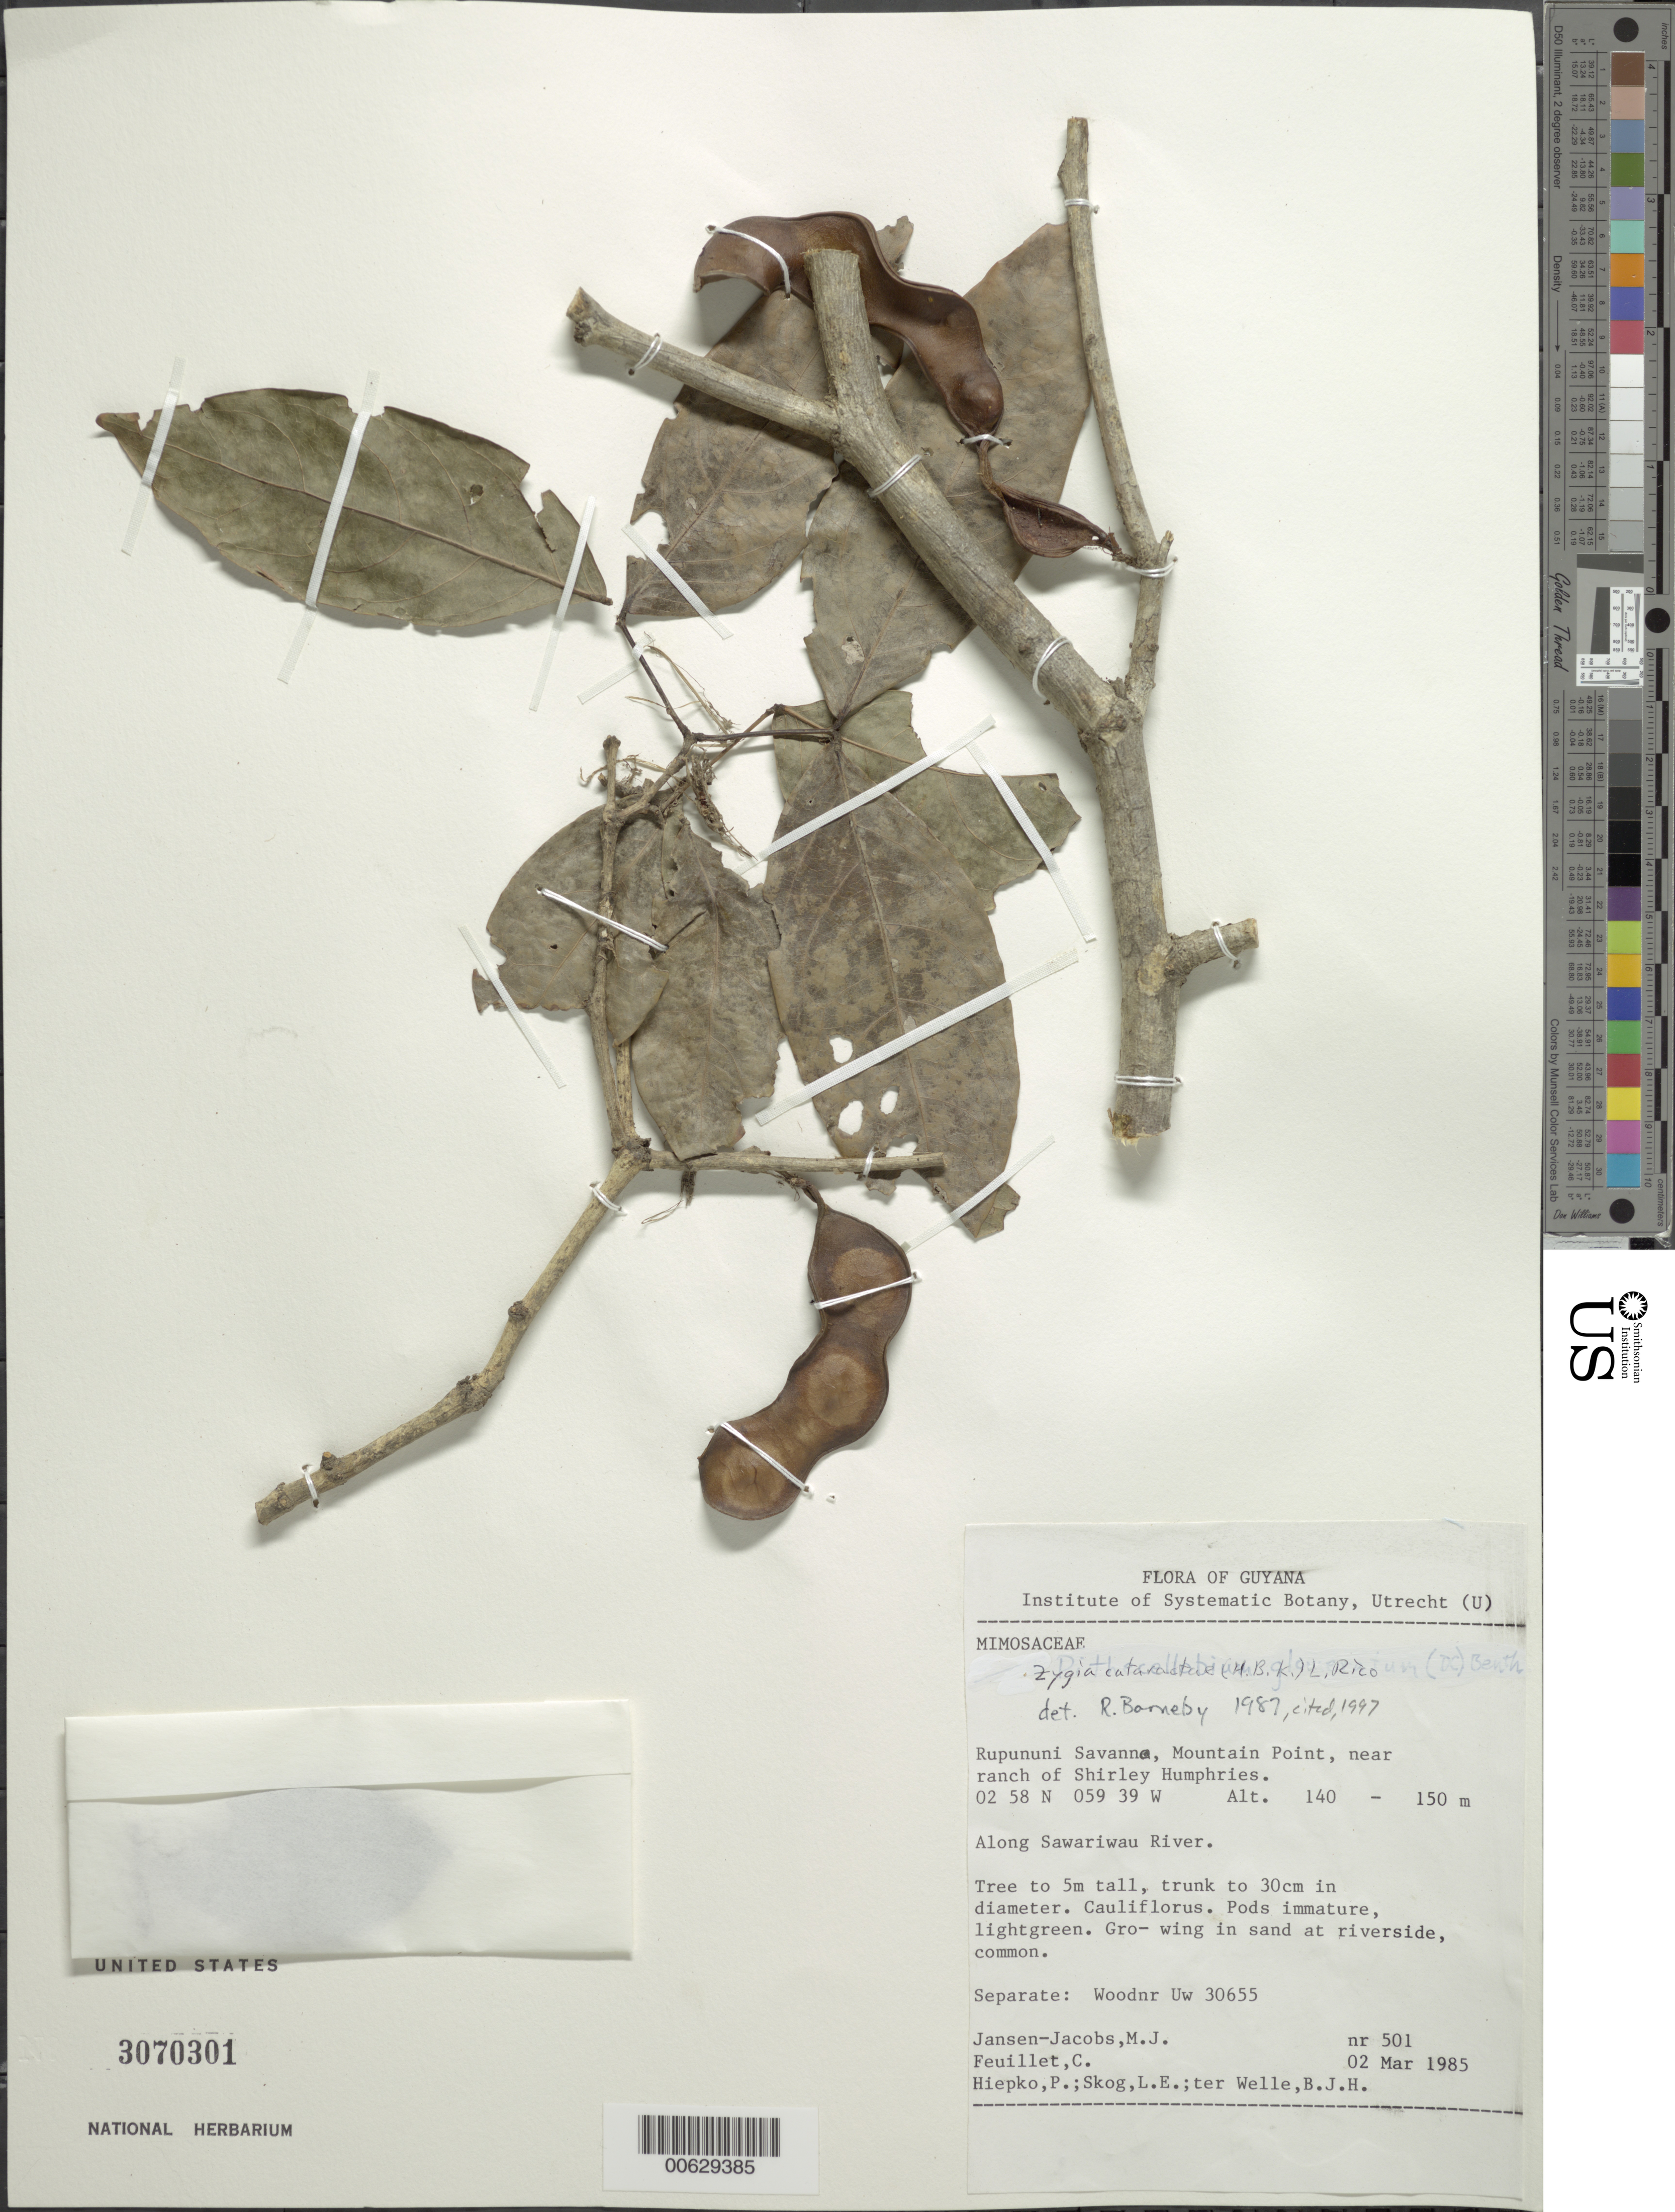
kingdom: Plantae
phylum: Tracheophyta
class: Magnoliopsida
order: Fabales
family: Fabaceae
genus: Zygia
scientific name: Zygia cataractae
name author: (Kunth) L. Rico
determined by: Barneby, Rupert C., (NY)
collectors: M. J. Jansen-Jacobs, C. Feuillet, P. H. Hiepko, L. E. Skog & B. Welle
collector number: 501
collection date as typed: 2-Mar-85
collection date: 1985-03-02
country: Guyana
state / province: U. Takutu-U. Essequibo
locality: Rupununi Savanna, Mountain Point, near ranch of Shirley Humphries; along Sawariwa River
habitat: Sand at riverside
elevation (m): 140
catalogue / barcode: US 3070301